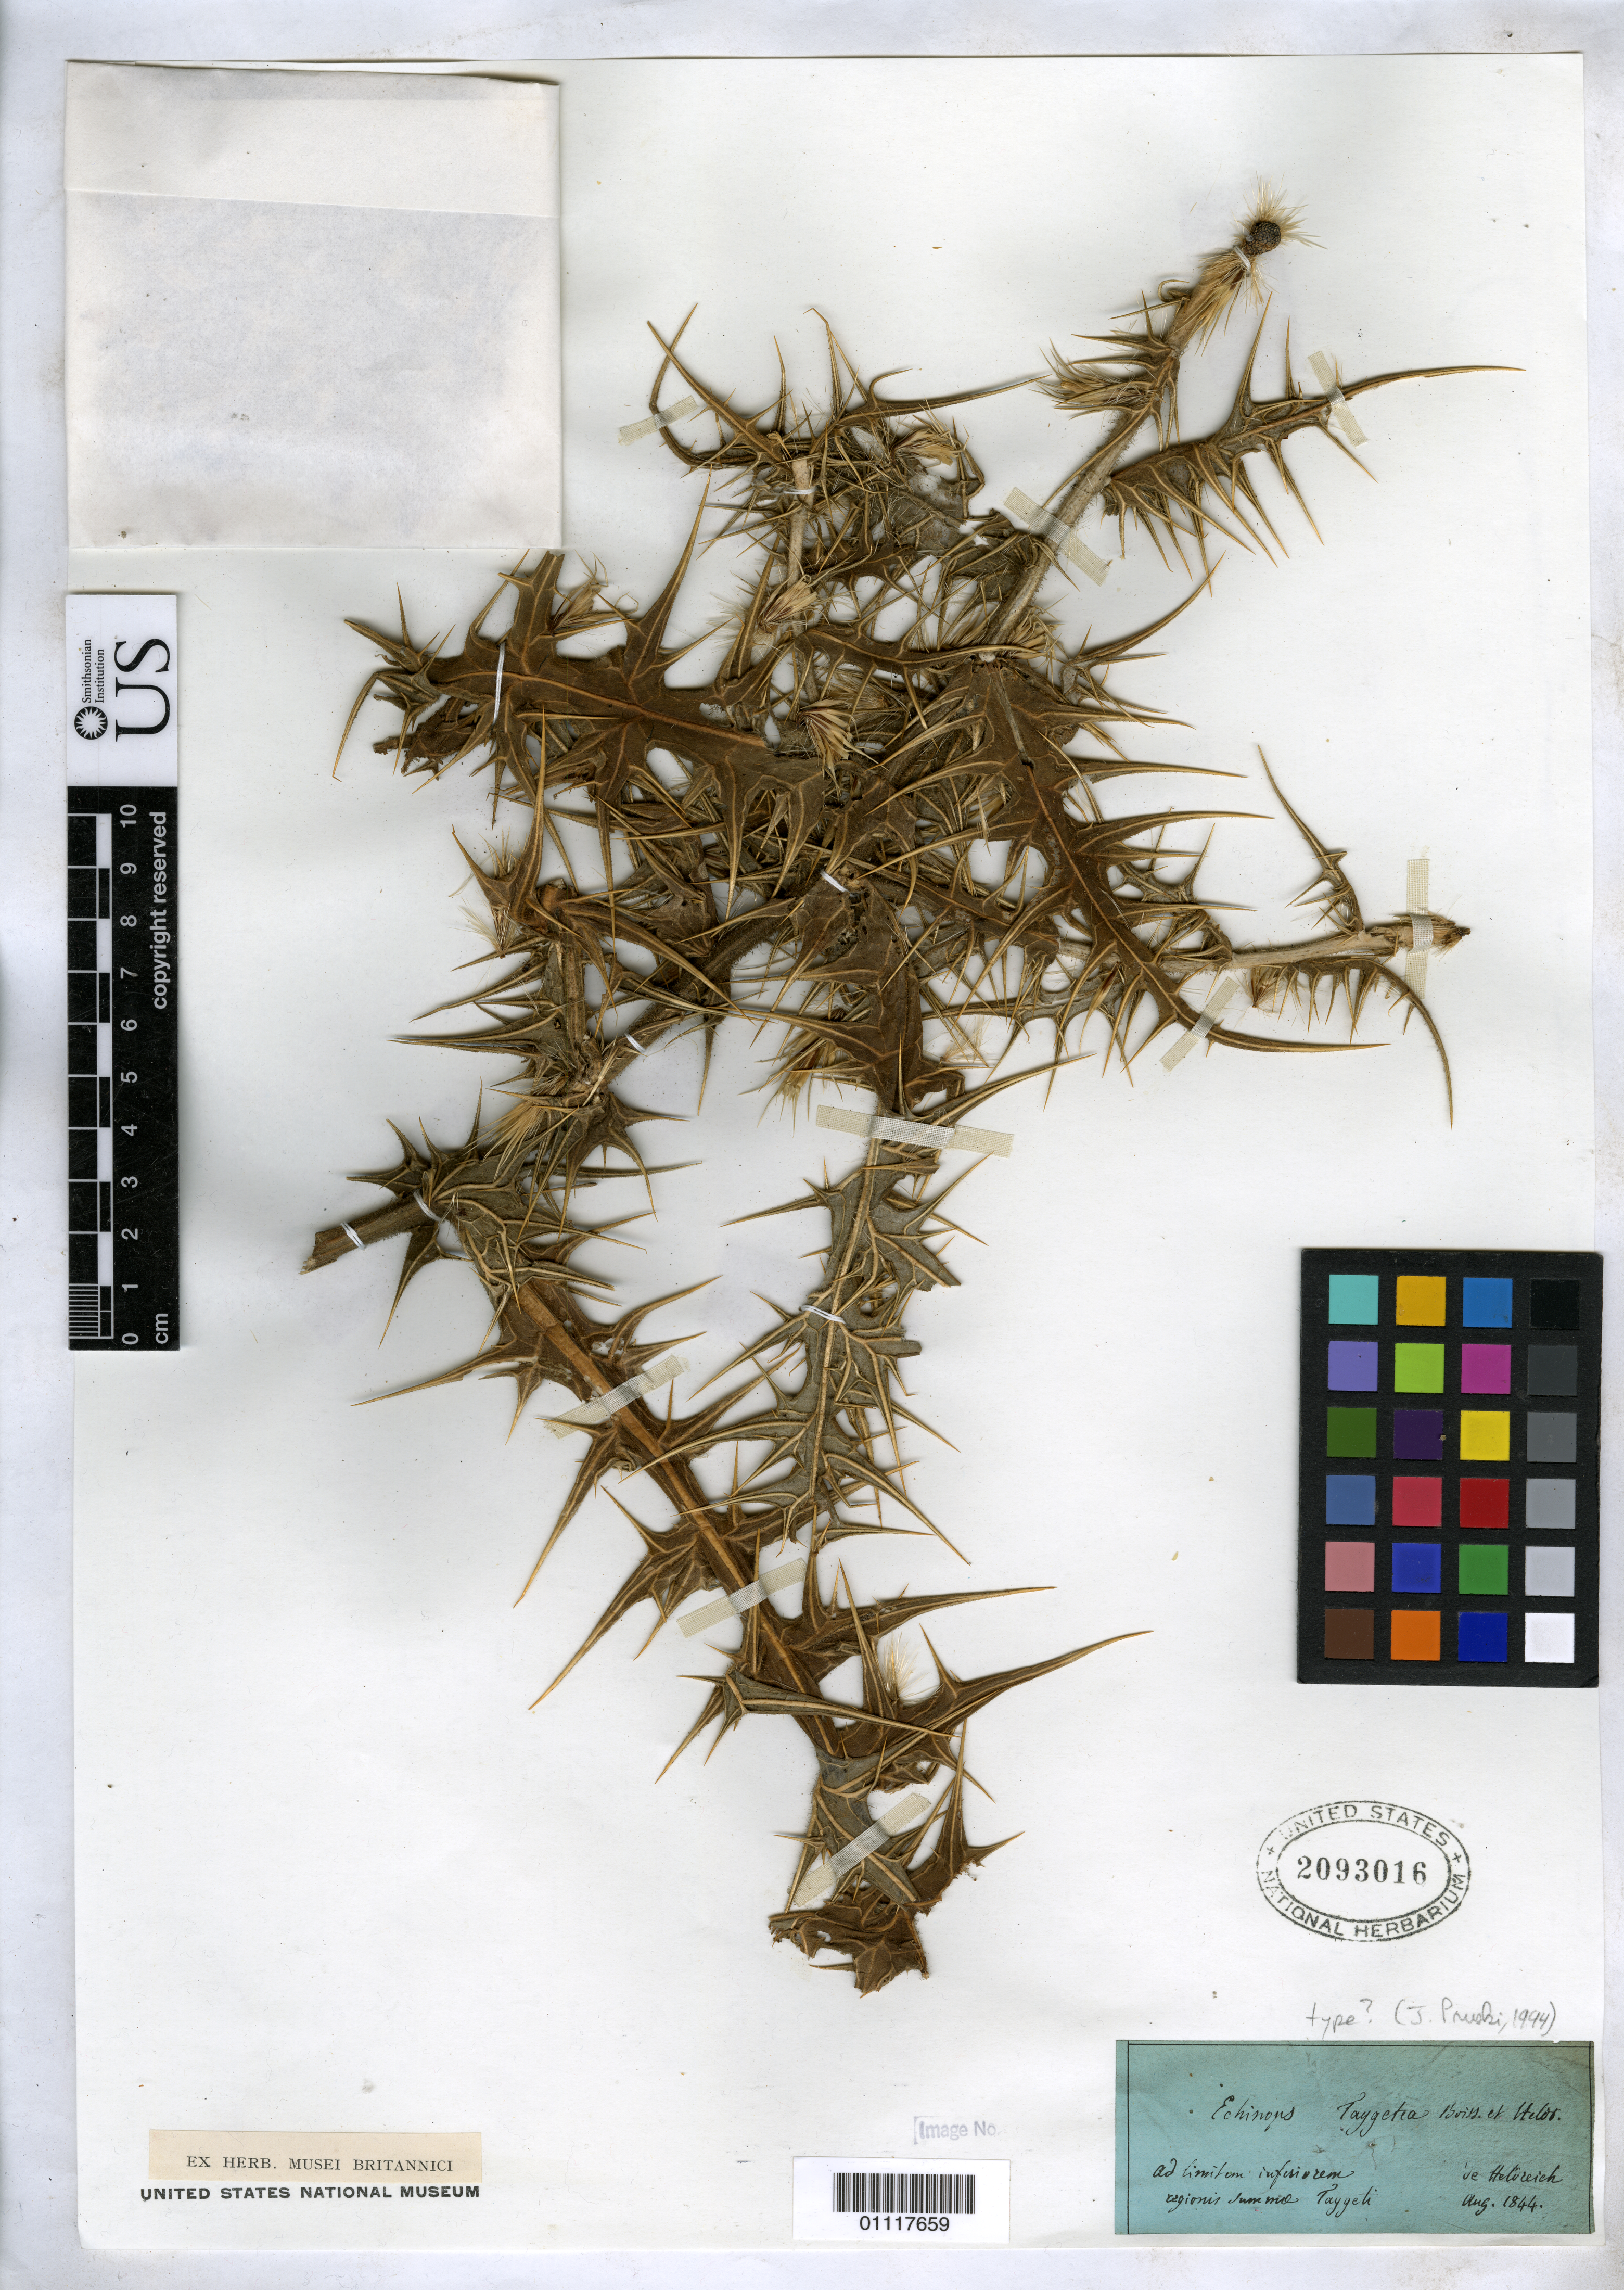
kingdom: Plantae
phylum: Tracheophyta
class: Magnoliopsida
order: Asterales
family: Asteraceae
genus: Echinops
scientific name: Echinops taygetus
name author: Boiss. & Heldr.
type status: Possible Type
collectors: T. H. von Heldreich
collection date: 1844-08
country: Greece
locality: regionis Jum ma Taygeti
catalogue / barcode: US 2093016